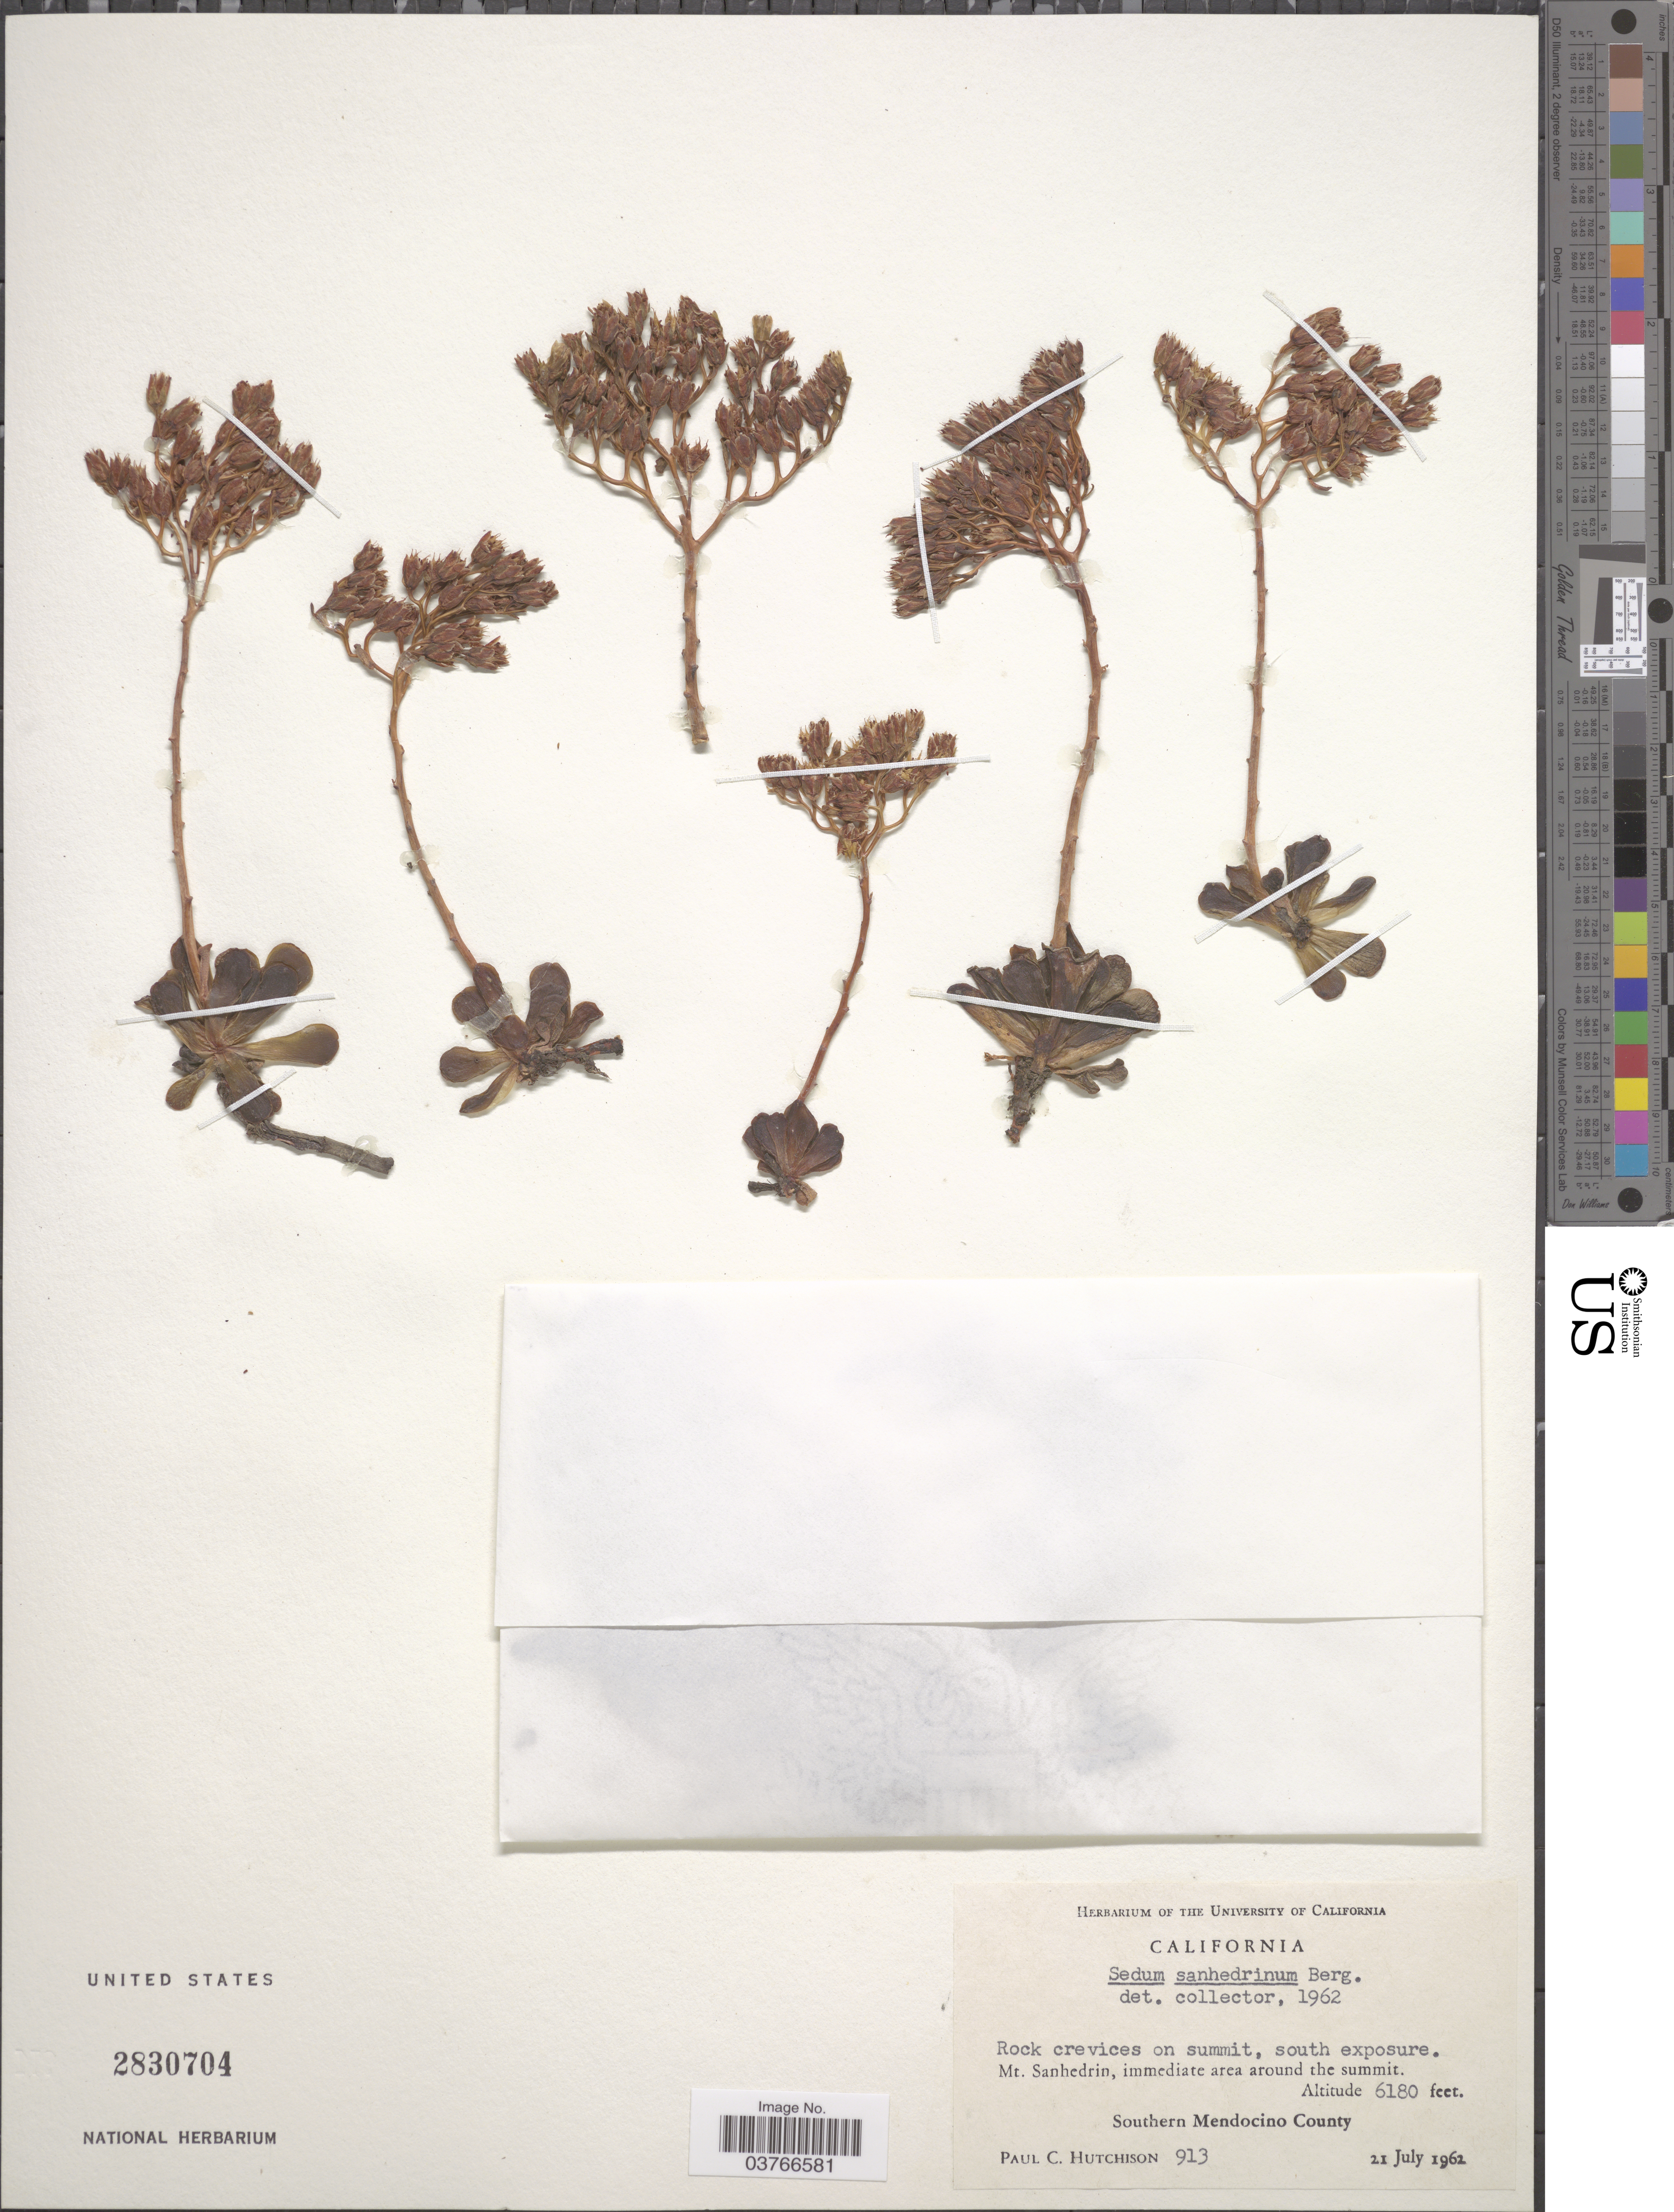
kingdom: Plantae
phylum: Tracheophyta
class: Magnoliopsida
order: Saxifragales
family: Crassulaceae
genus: Sedum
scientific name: Sedum sanhedrinum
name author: A. Berger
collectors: P. C. Hutchison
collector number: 913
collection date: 1962-07-21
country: United States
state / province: California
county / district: Mendocino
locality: Mt. Sanhedrin, immediate area around the summit. Southern Mendocino County.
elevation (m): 1884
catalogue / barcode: US 2830704